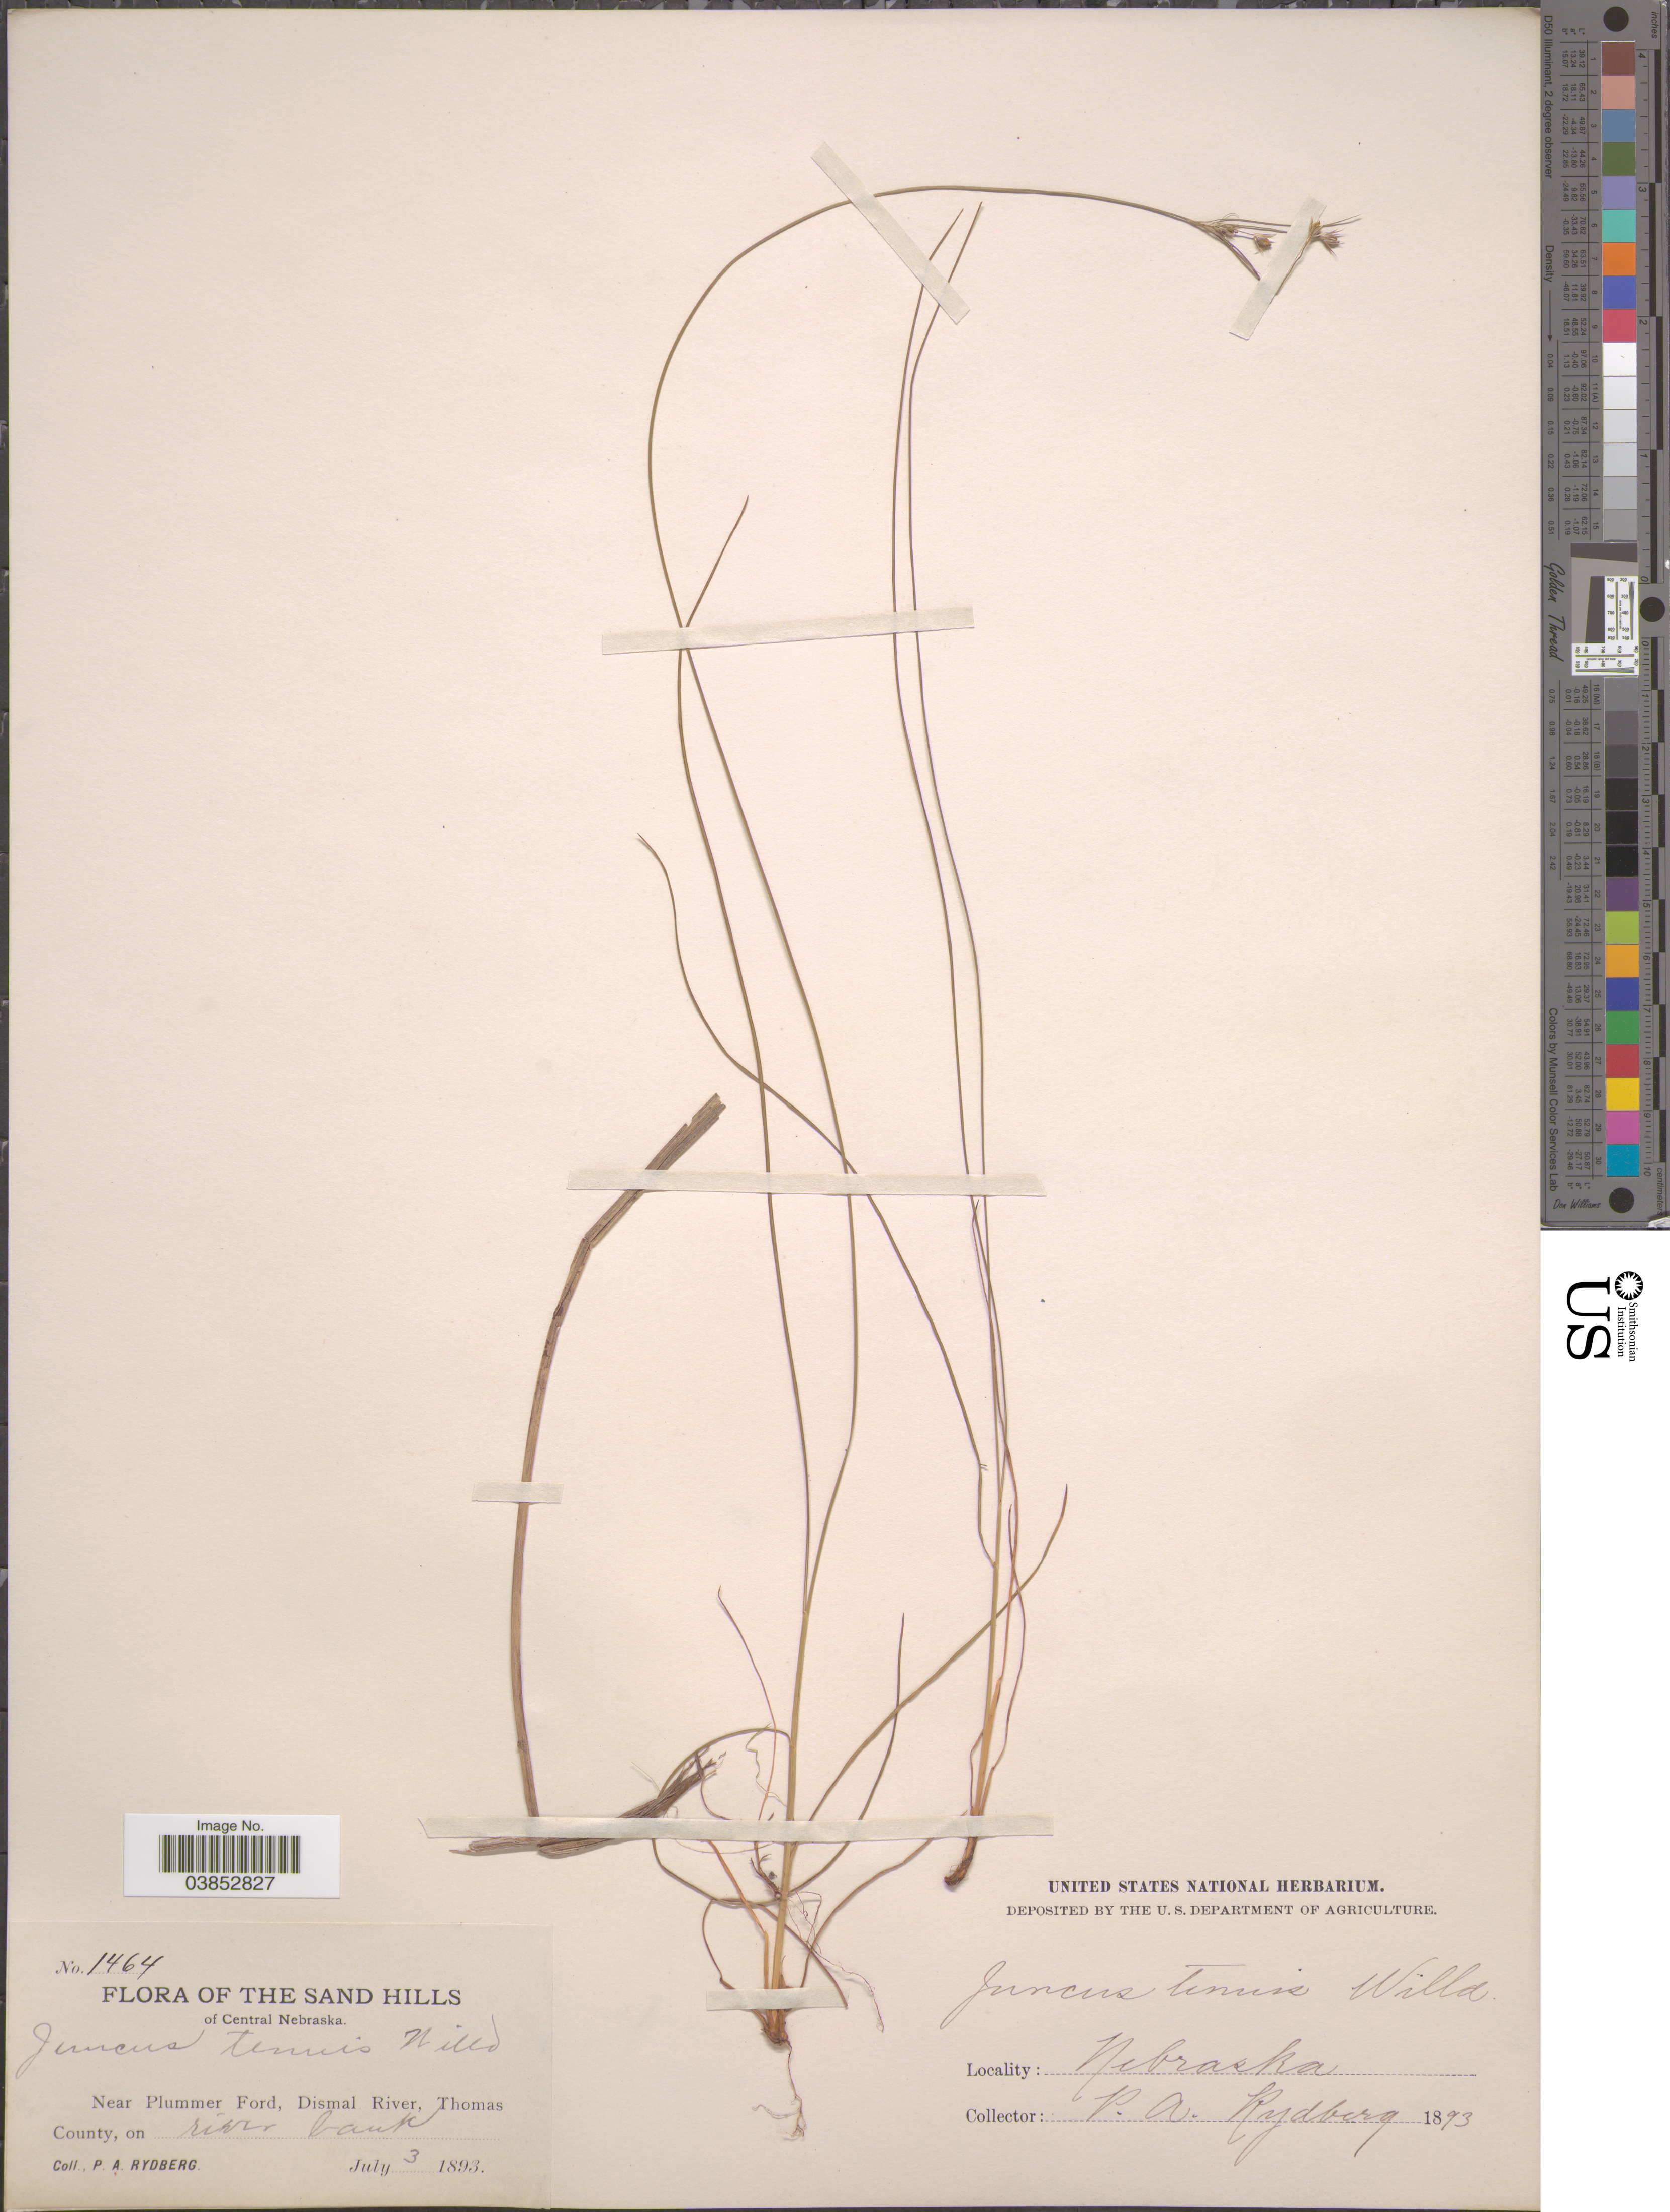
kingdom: Plantae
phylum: Tracheophyta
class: Liliopsida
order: Poales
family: Juncaceae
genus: Juncus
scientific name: Juncus dudleyi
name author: Wiegand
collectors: P. A. Rydberg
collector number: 1464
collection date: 1893-07-03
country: United States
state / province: Nebraska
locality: Sand Hills of Central Nebraska. Near Plummer Ford, Dismal River, Thomas County, on river bank.